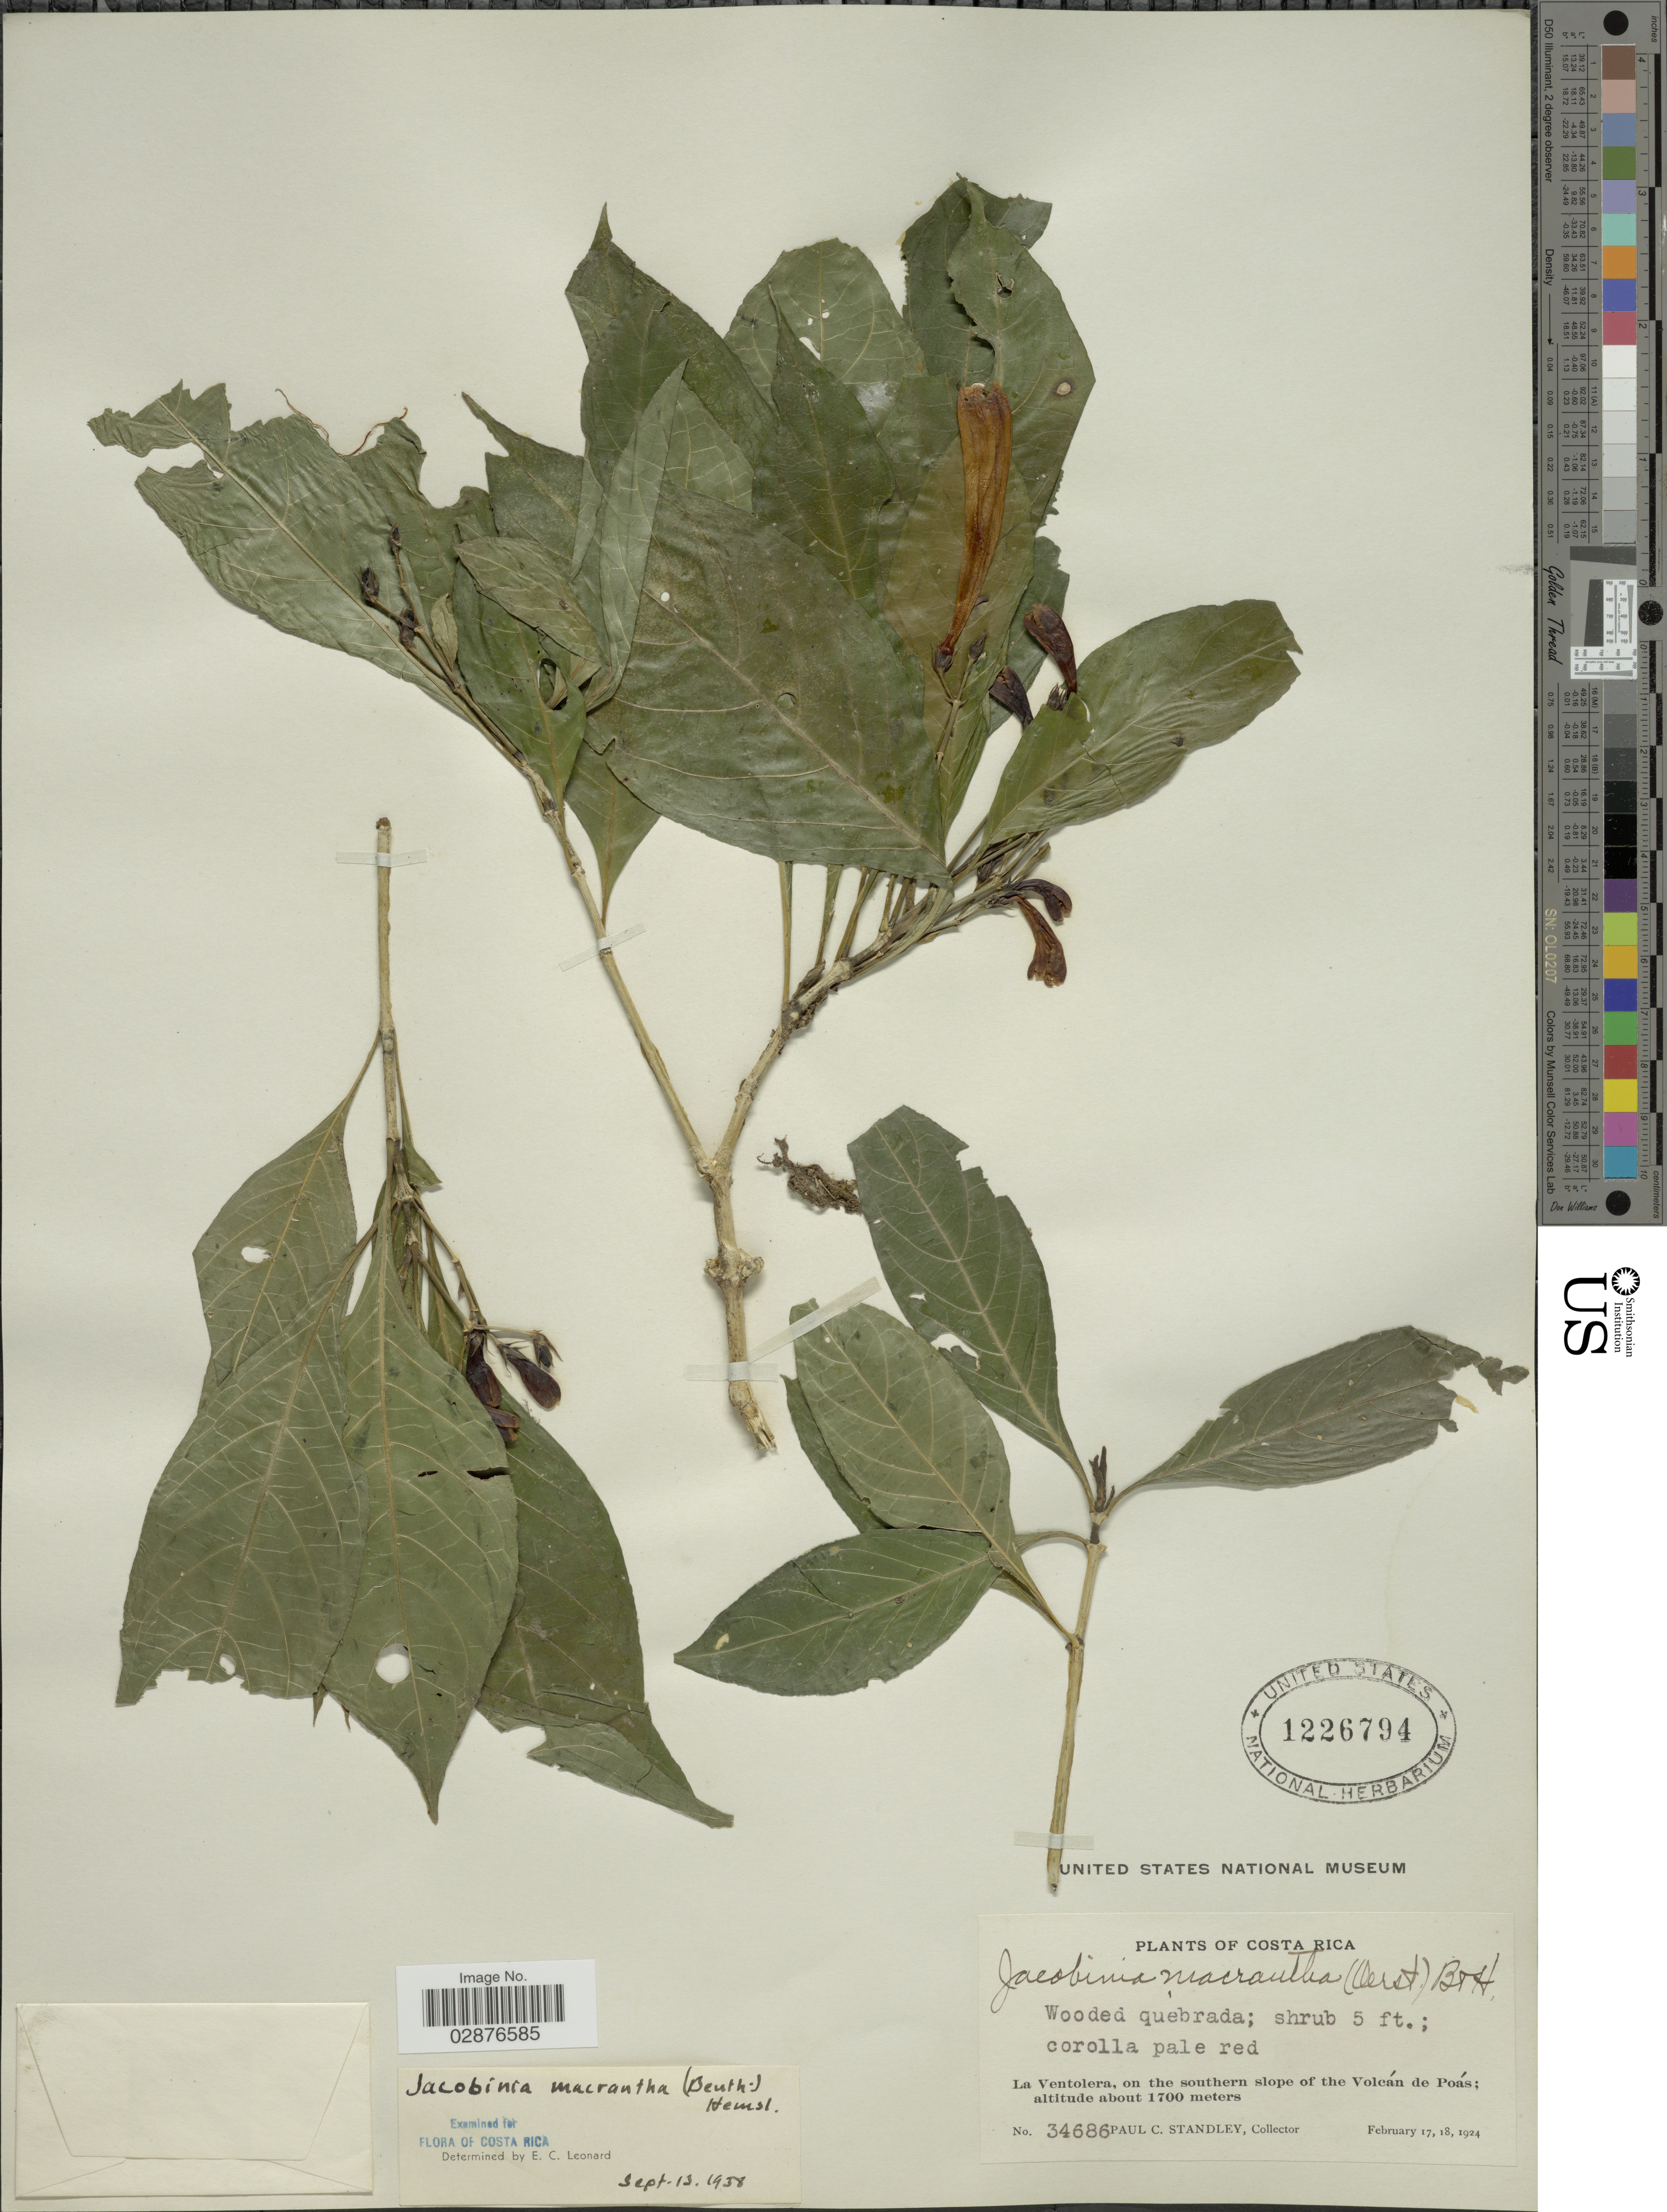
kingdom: Plantae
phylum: Tracheophyta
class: Magnoliopsida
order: Lamiales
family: Acanthaceae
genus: Justicia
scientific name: Justicia macrantha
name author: Benth.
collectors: P. C. Standley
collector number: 34686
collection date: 1924-02-17/1924-02-18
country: Costa Rica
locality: La Ventolera, on the southern slope of Volcán de Poás.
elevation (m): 1700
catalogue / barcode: US 1226794